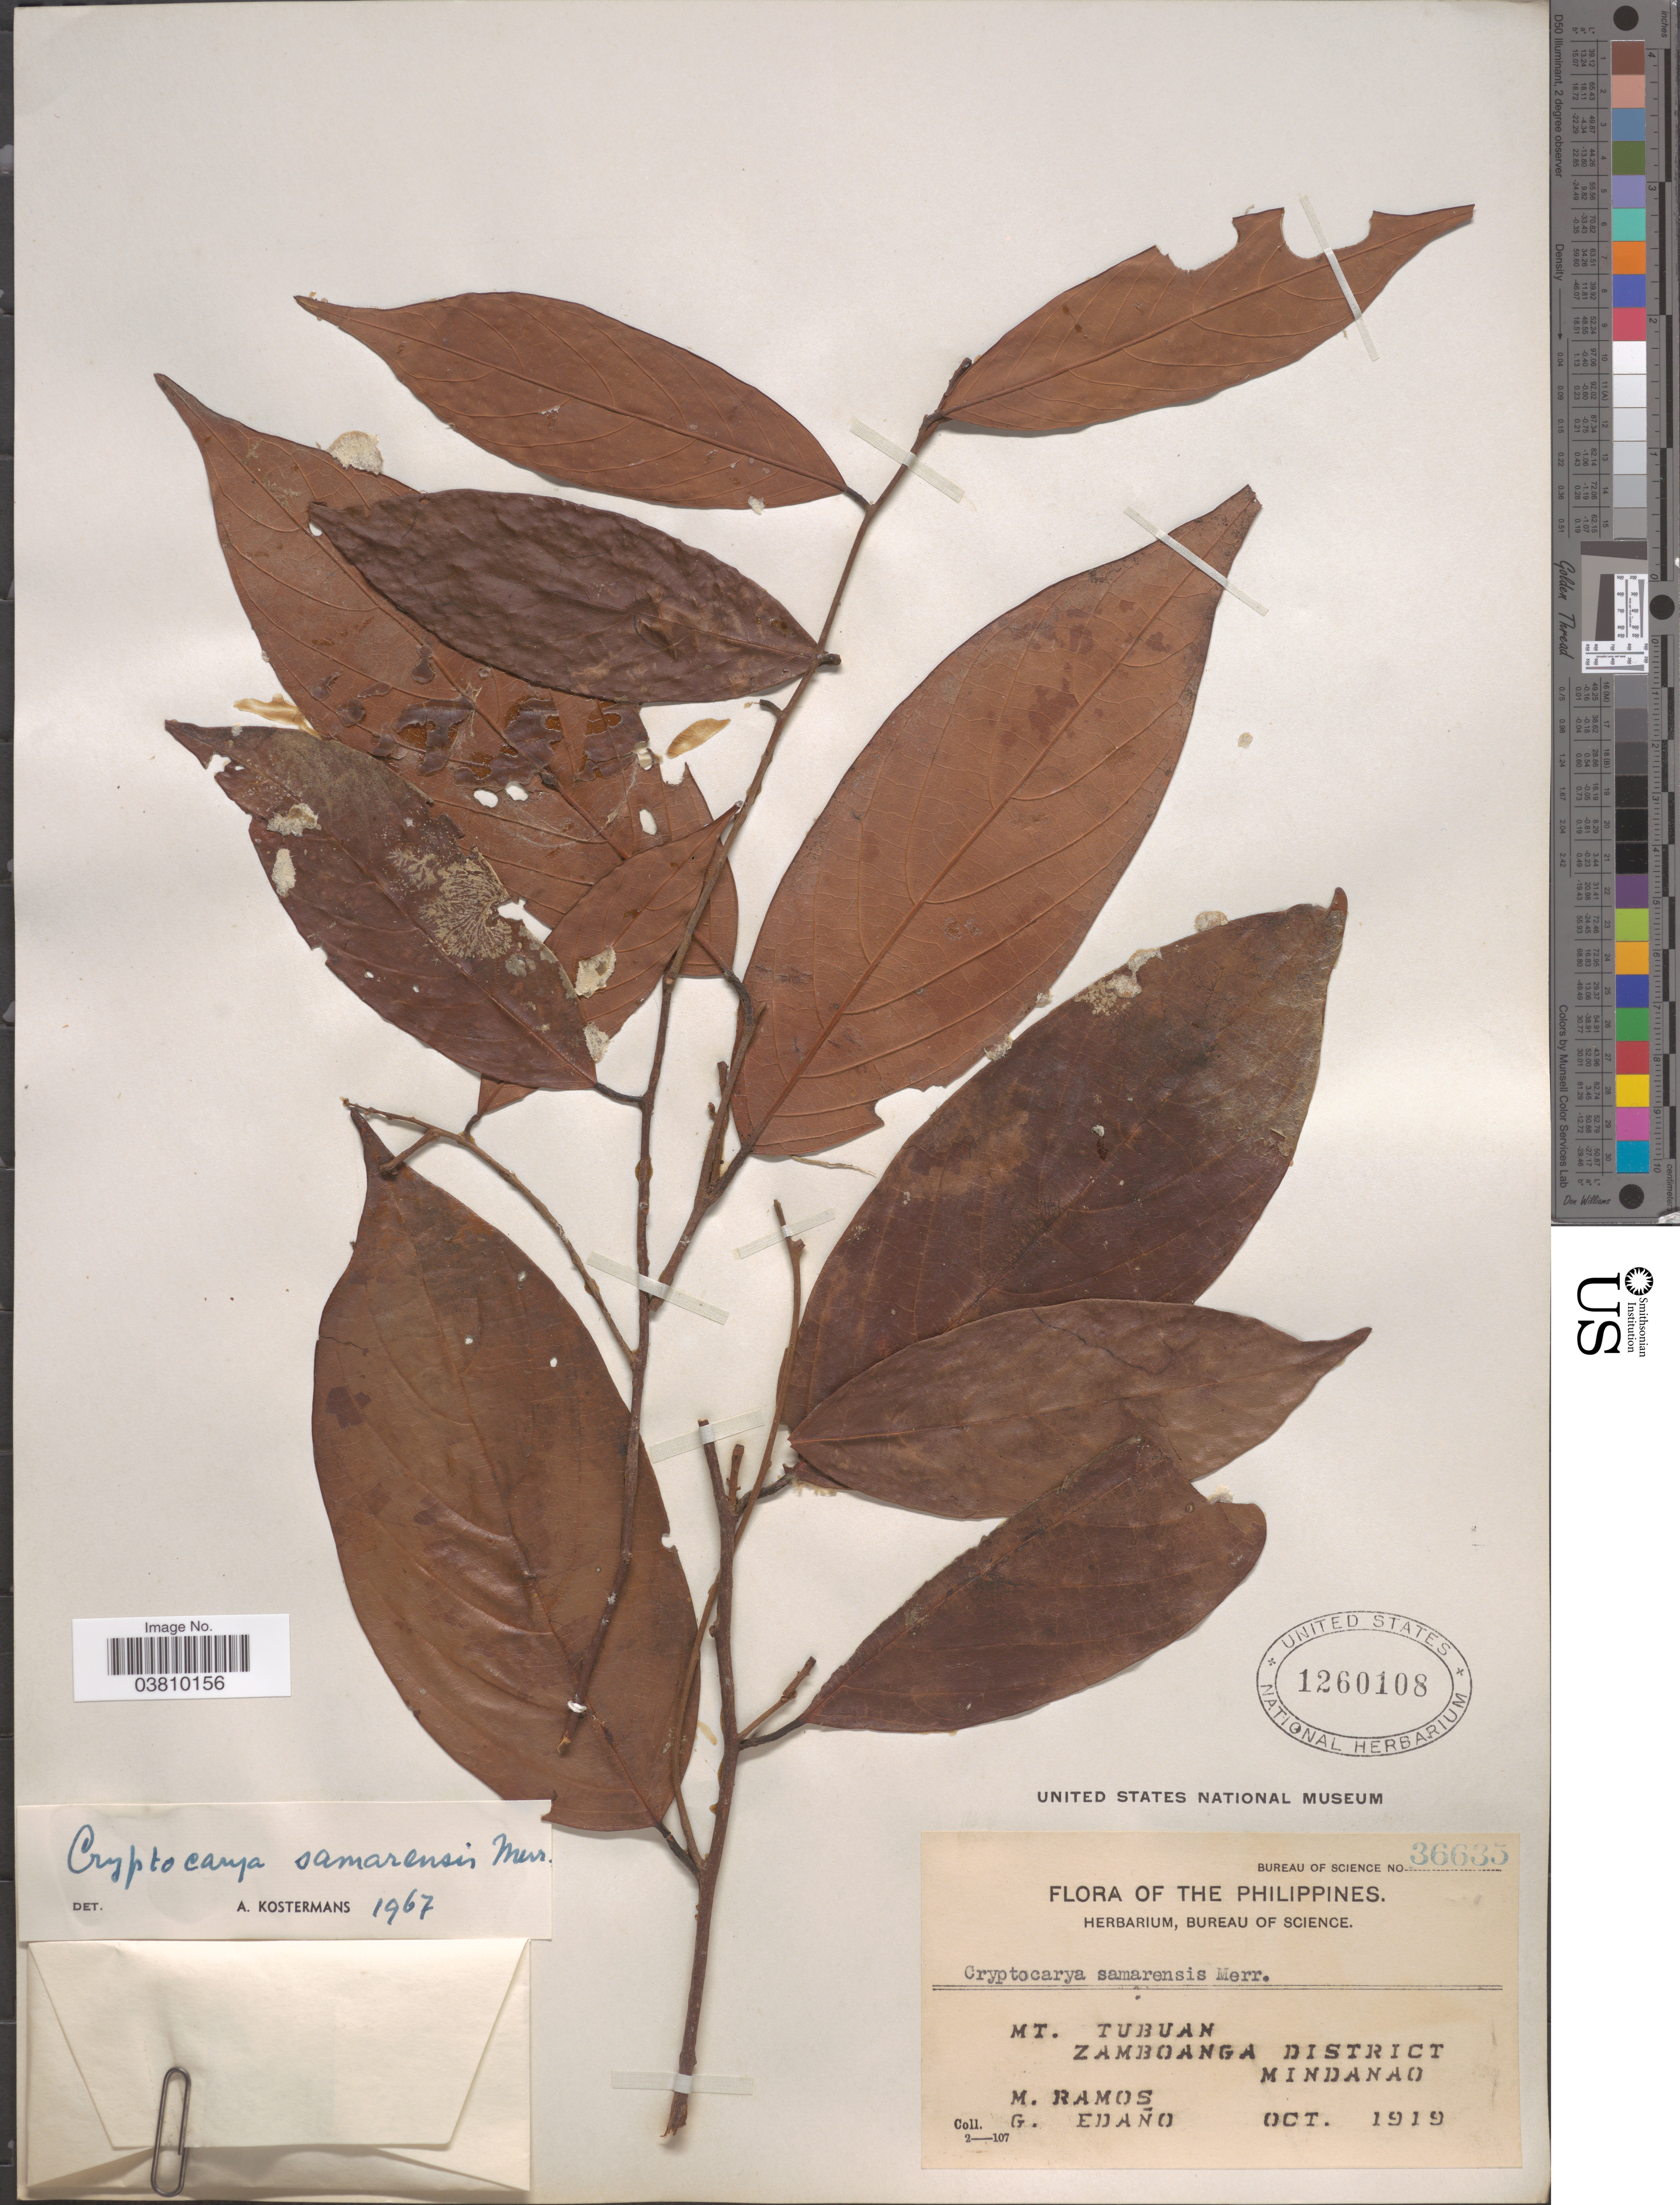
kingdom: Plantae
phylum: Tracheophyta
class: Magnoliopsida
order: Laurales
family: Lauraceae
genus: Cryptocarya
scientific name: Cryptocarya samarensis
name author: Merr.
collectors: M. Ramos & G. Edaño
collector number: Bureau of Science 36635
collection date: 1919-10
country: Philippines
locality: Mt. Tubuan. Zamboanga District, Mindanao.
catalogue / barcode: US 1260108